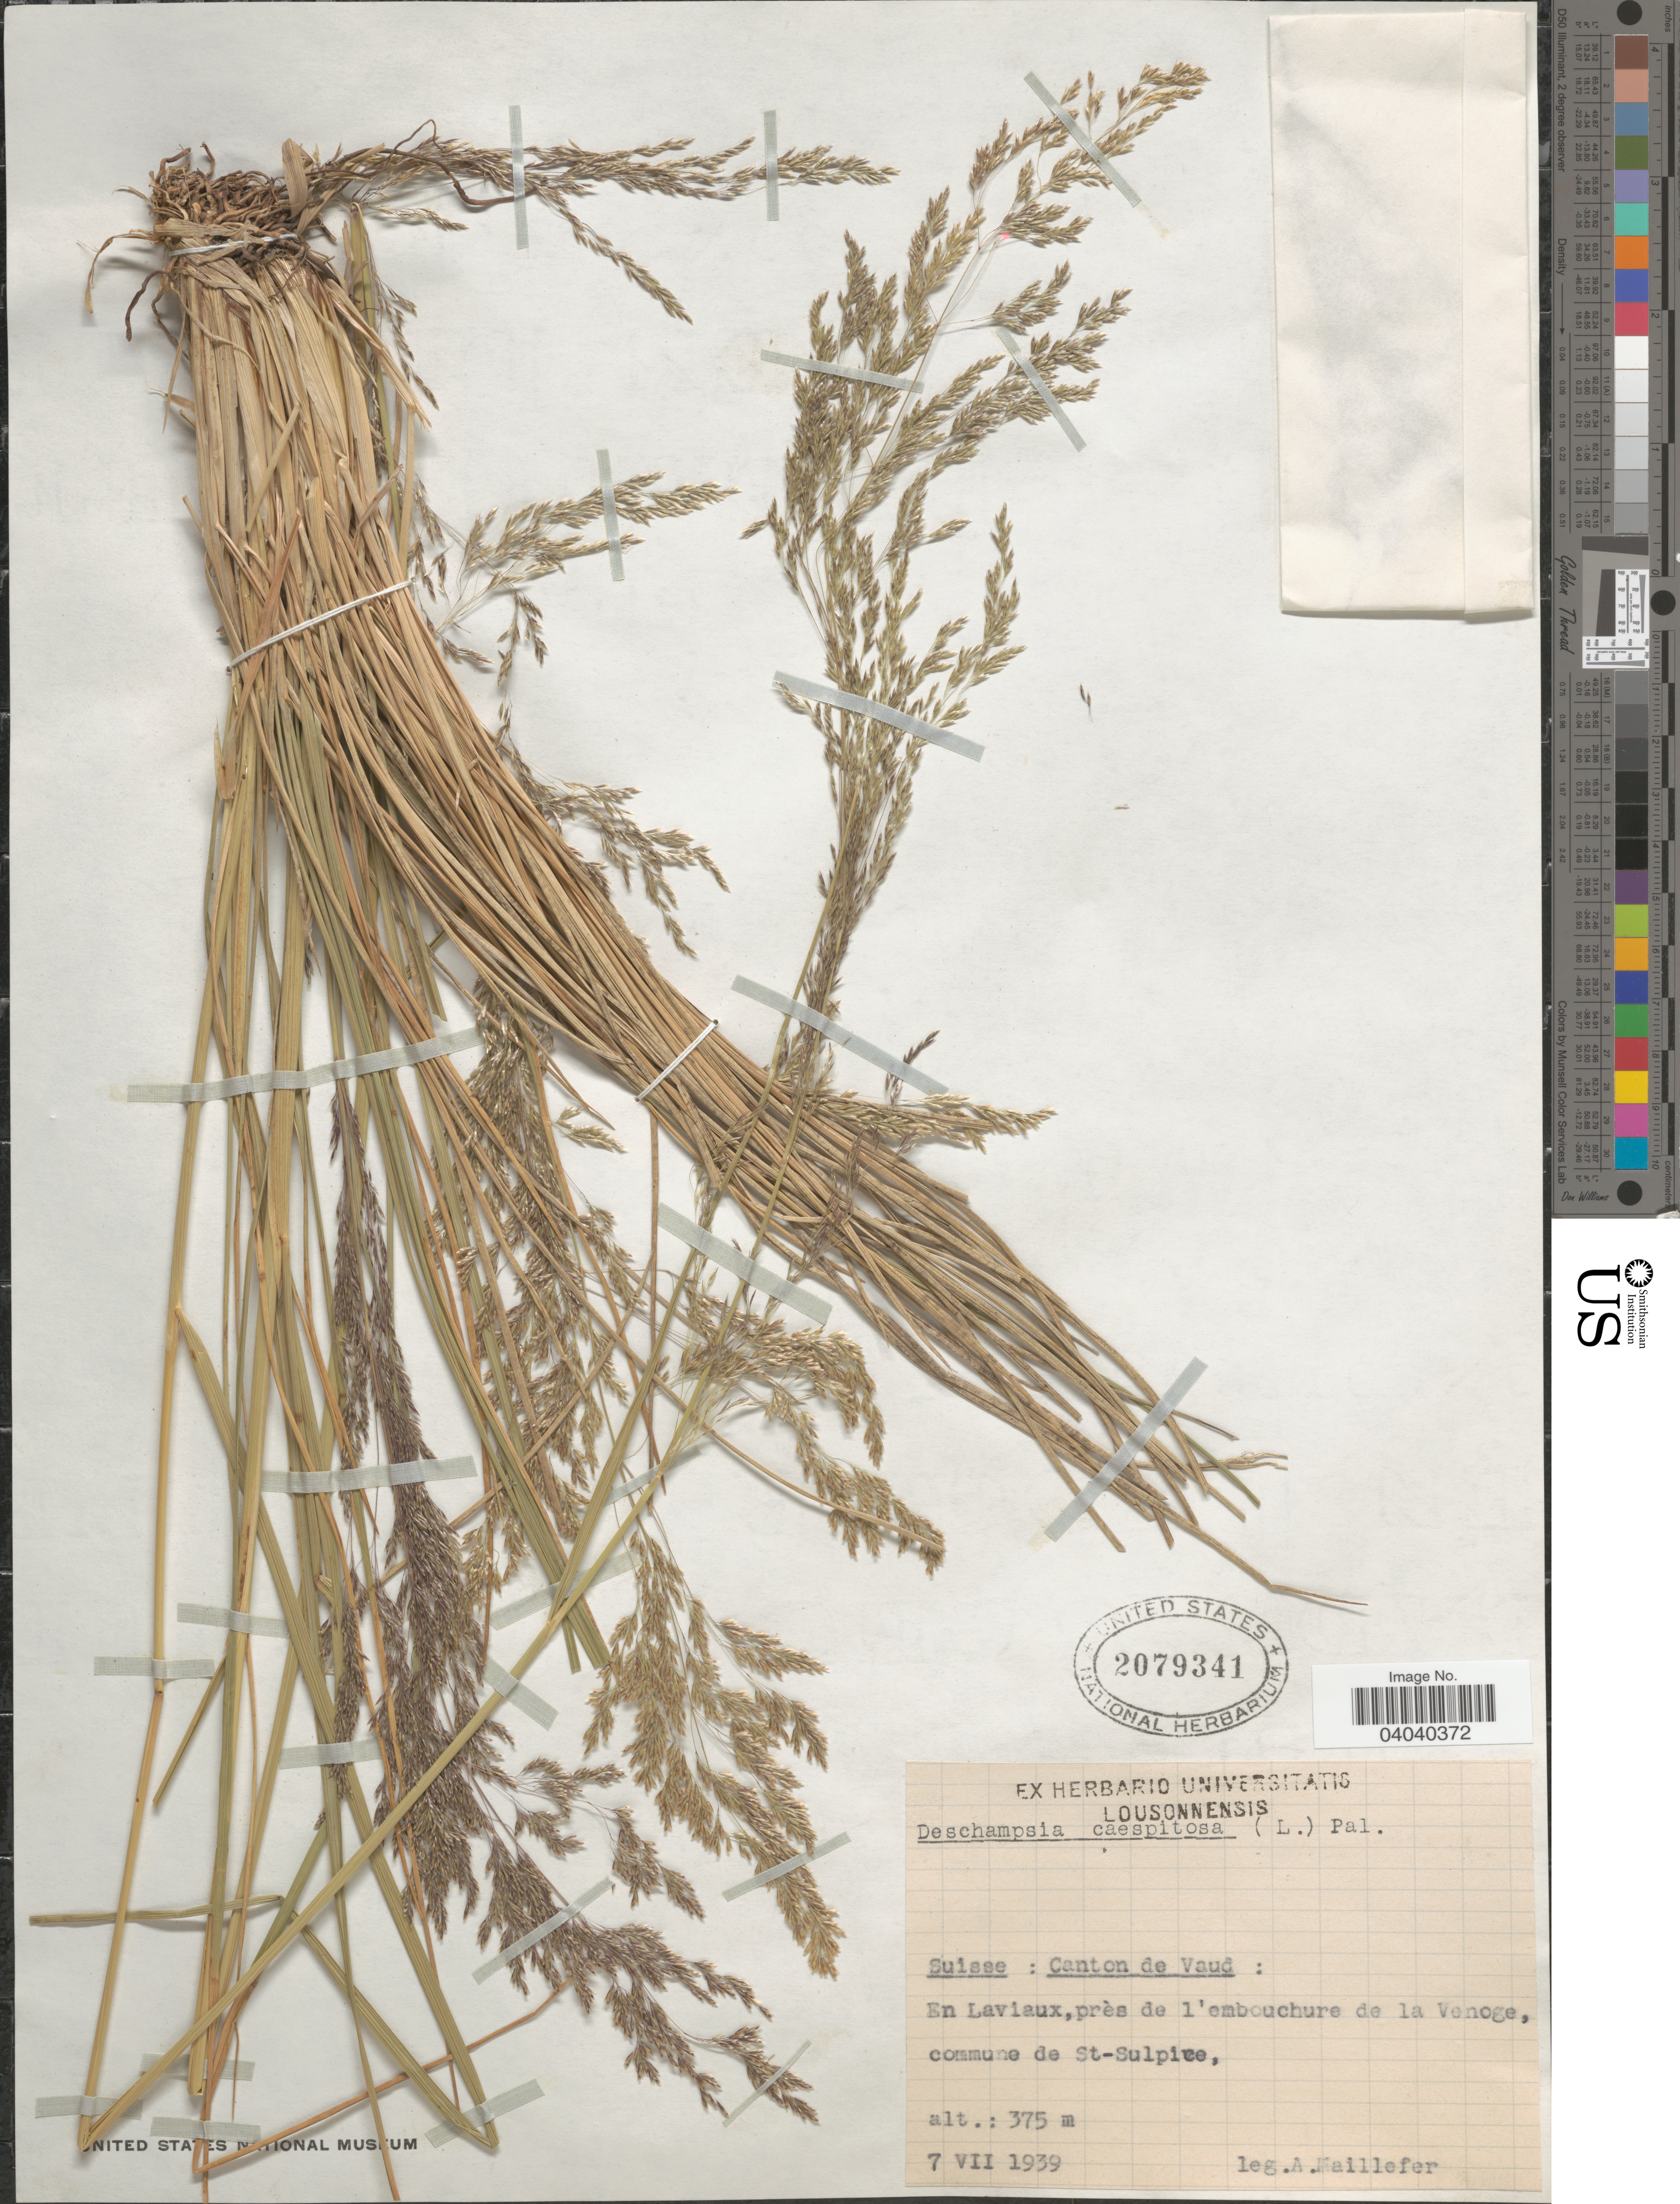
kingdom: Plantae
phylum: Tracheophyta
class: Liliopsida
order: Poales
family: Poaceae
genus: Deschampsia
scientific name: Deschampsia cespitosa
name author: (L.) P. Beauv.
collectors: A. Maillefer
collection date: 1939-07-07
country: Switzerland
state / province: Vaud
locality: Suisse: Canton de Vaud: En Laviaux, près de l'embouchure de la Venoge, commune de St-Sulpice.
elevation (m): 375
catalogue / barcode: US 2079341